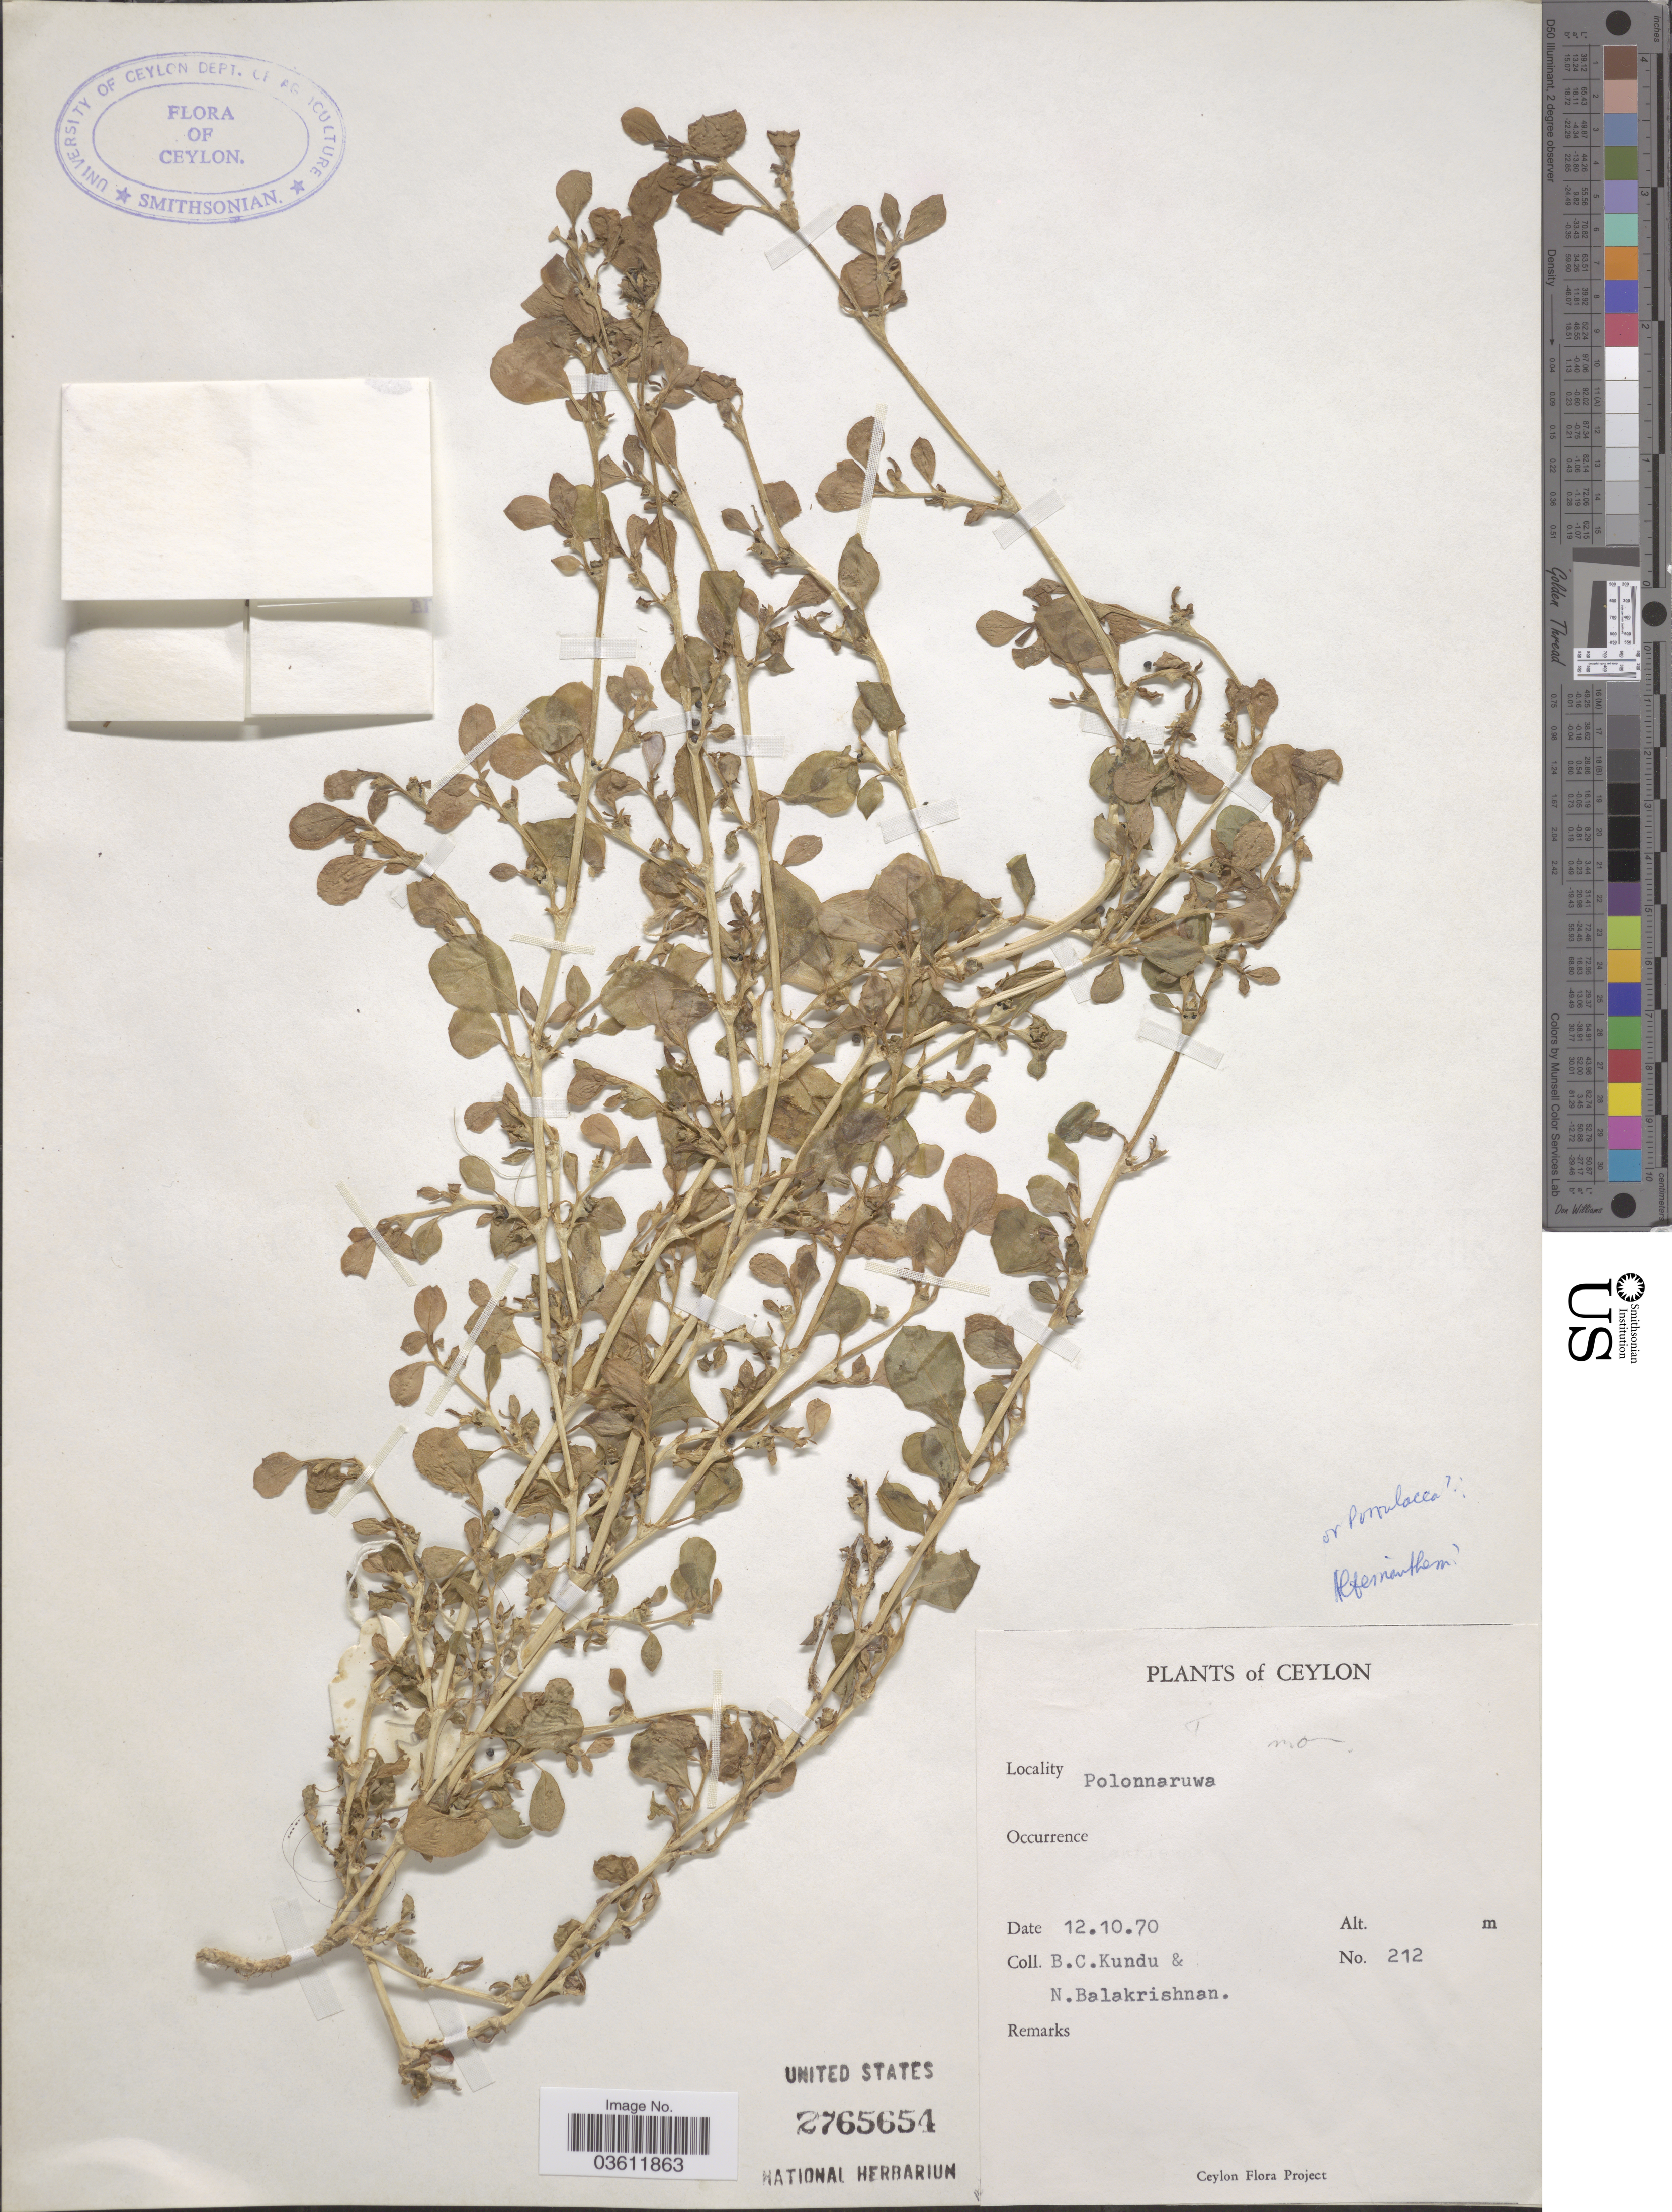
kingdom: Plantae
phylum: Tracheophyta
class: Magnoliopsida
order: Caryophyllales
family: Aizoaceae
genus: Trianthema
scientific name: Trianthema sp.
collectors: B. C. Kundu & N. Balakrishnan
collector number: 212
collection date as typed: Transcribed d/m/y: 12/10/70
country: Sri Lanka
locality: Ceylon. Polonnaruwa.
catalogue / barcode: US 2765654